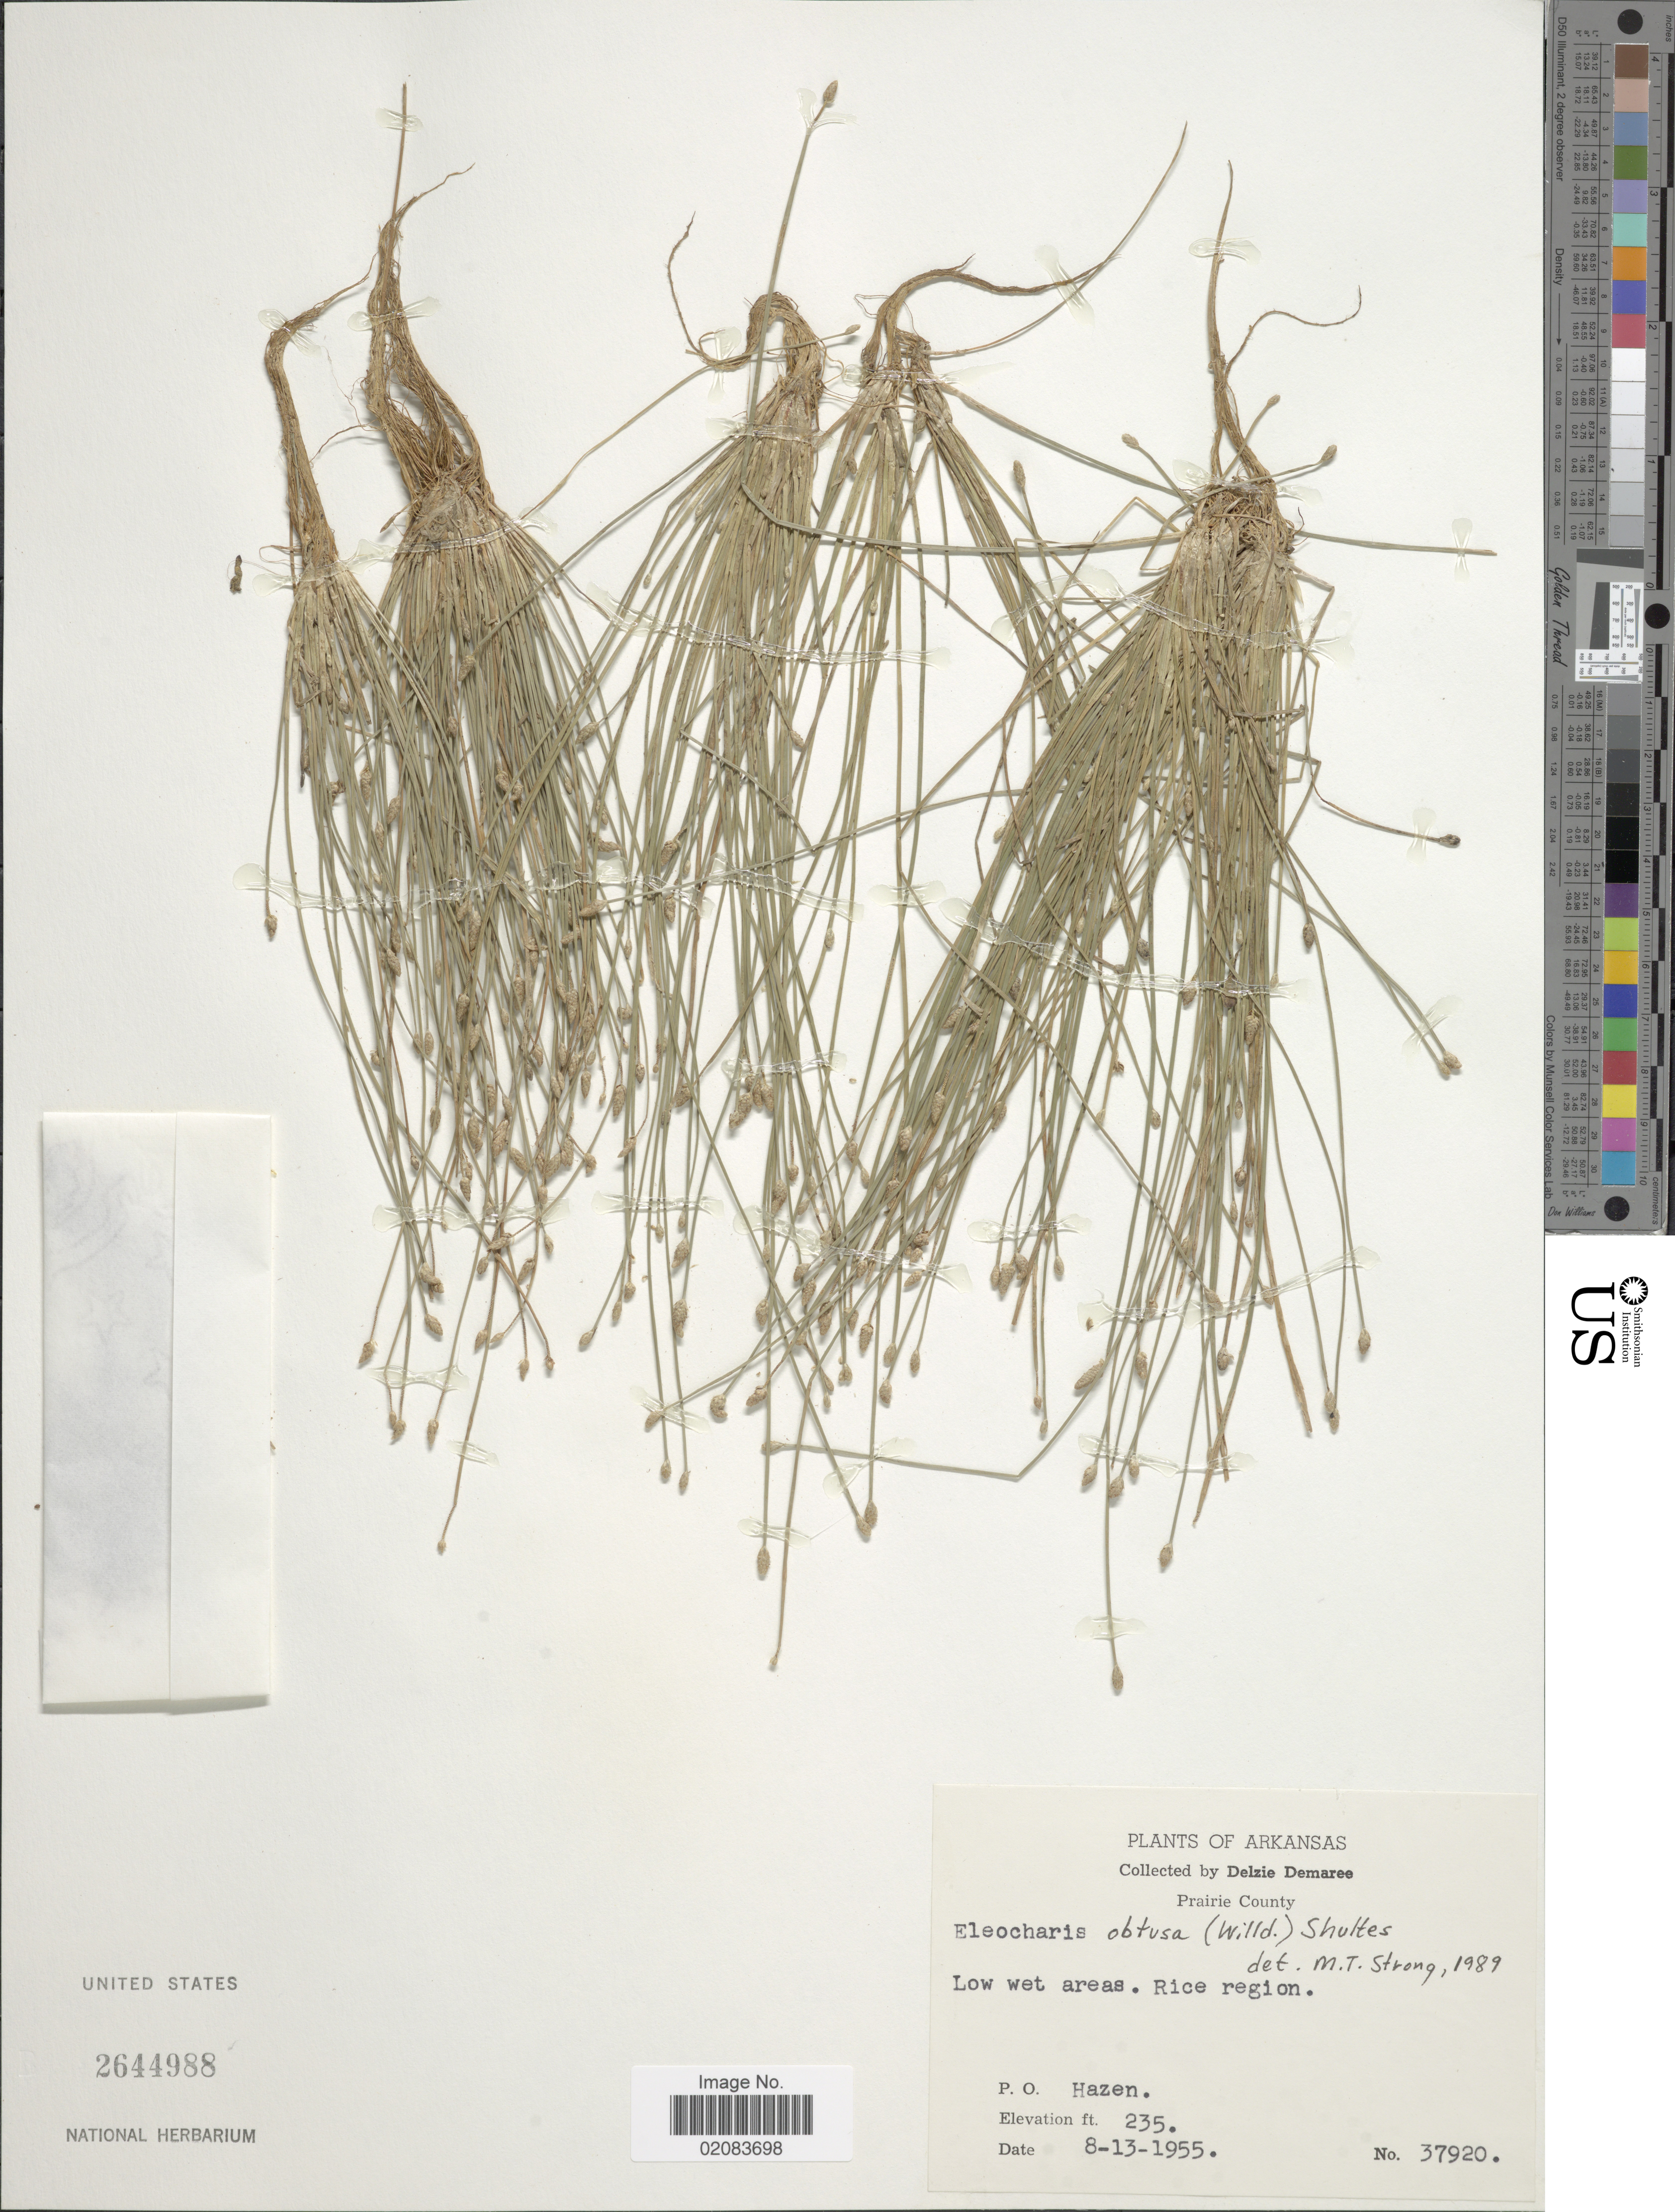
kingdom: Plantae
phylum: Tracheophyta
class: Liliopsida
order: Poales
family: Cyperaceae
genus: Eleocharis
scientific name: Eleocharis obtusa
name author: (Willd.) Schult.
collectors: D. Demaree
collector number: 37920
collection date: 1955-08-13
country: United States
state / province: Arkansas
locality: Prairie County, low wet areasm ice region, P.O. Hazen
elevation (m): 72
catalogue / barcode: US 2644988